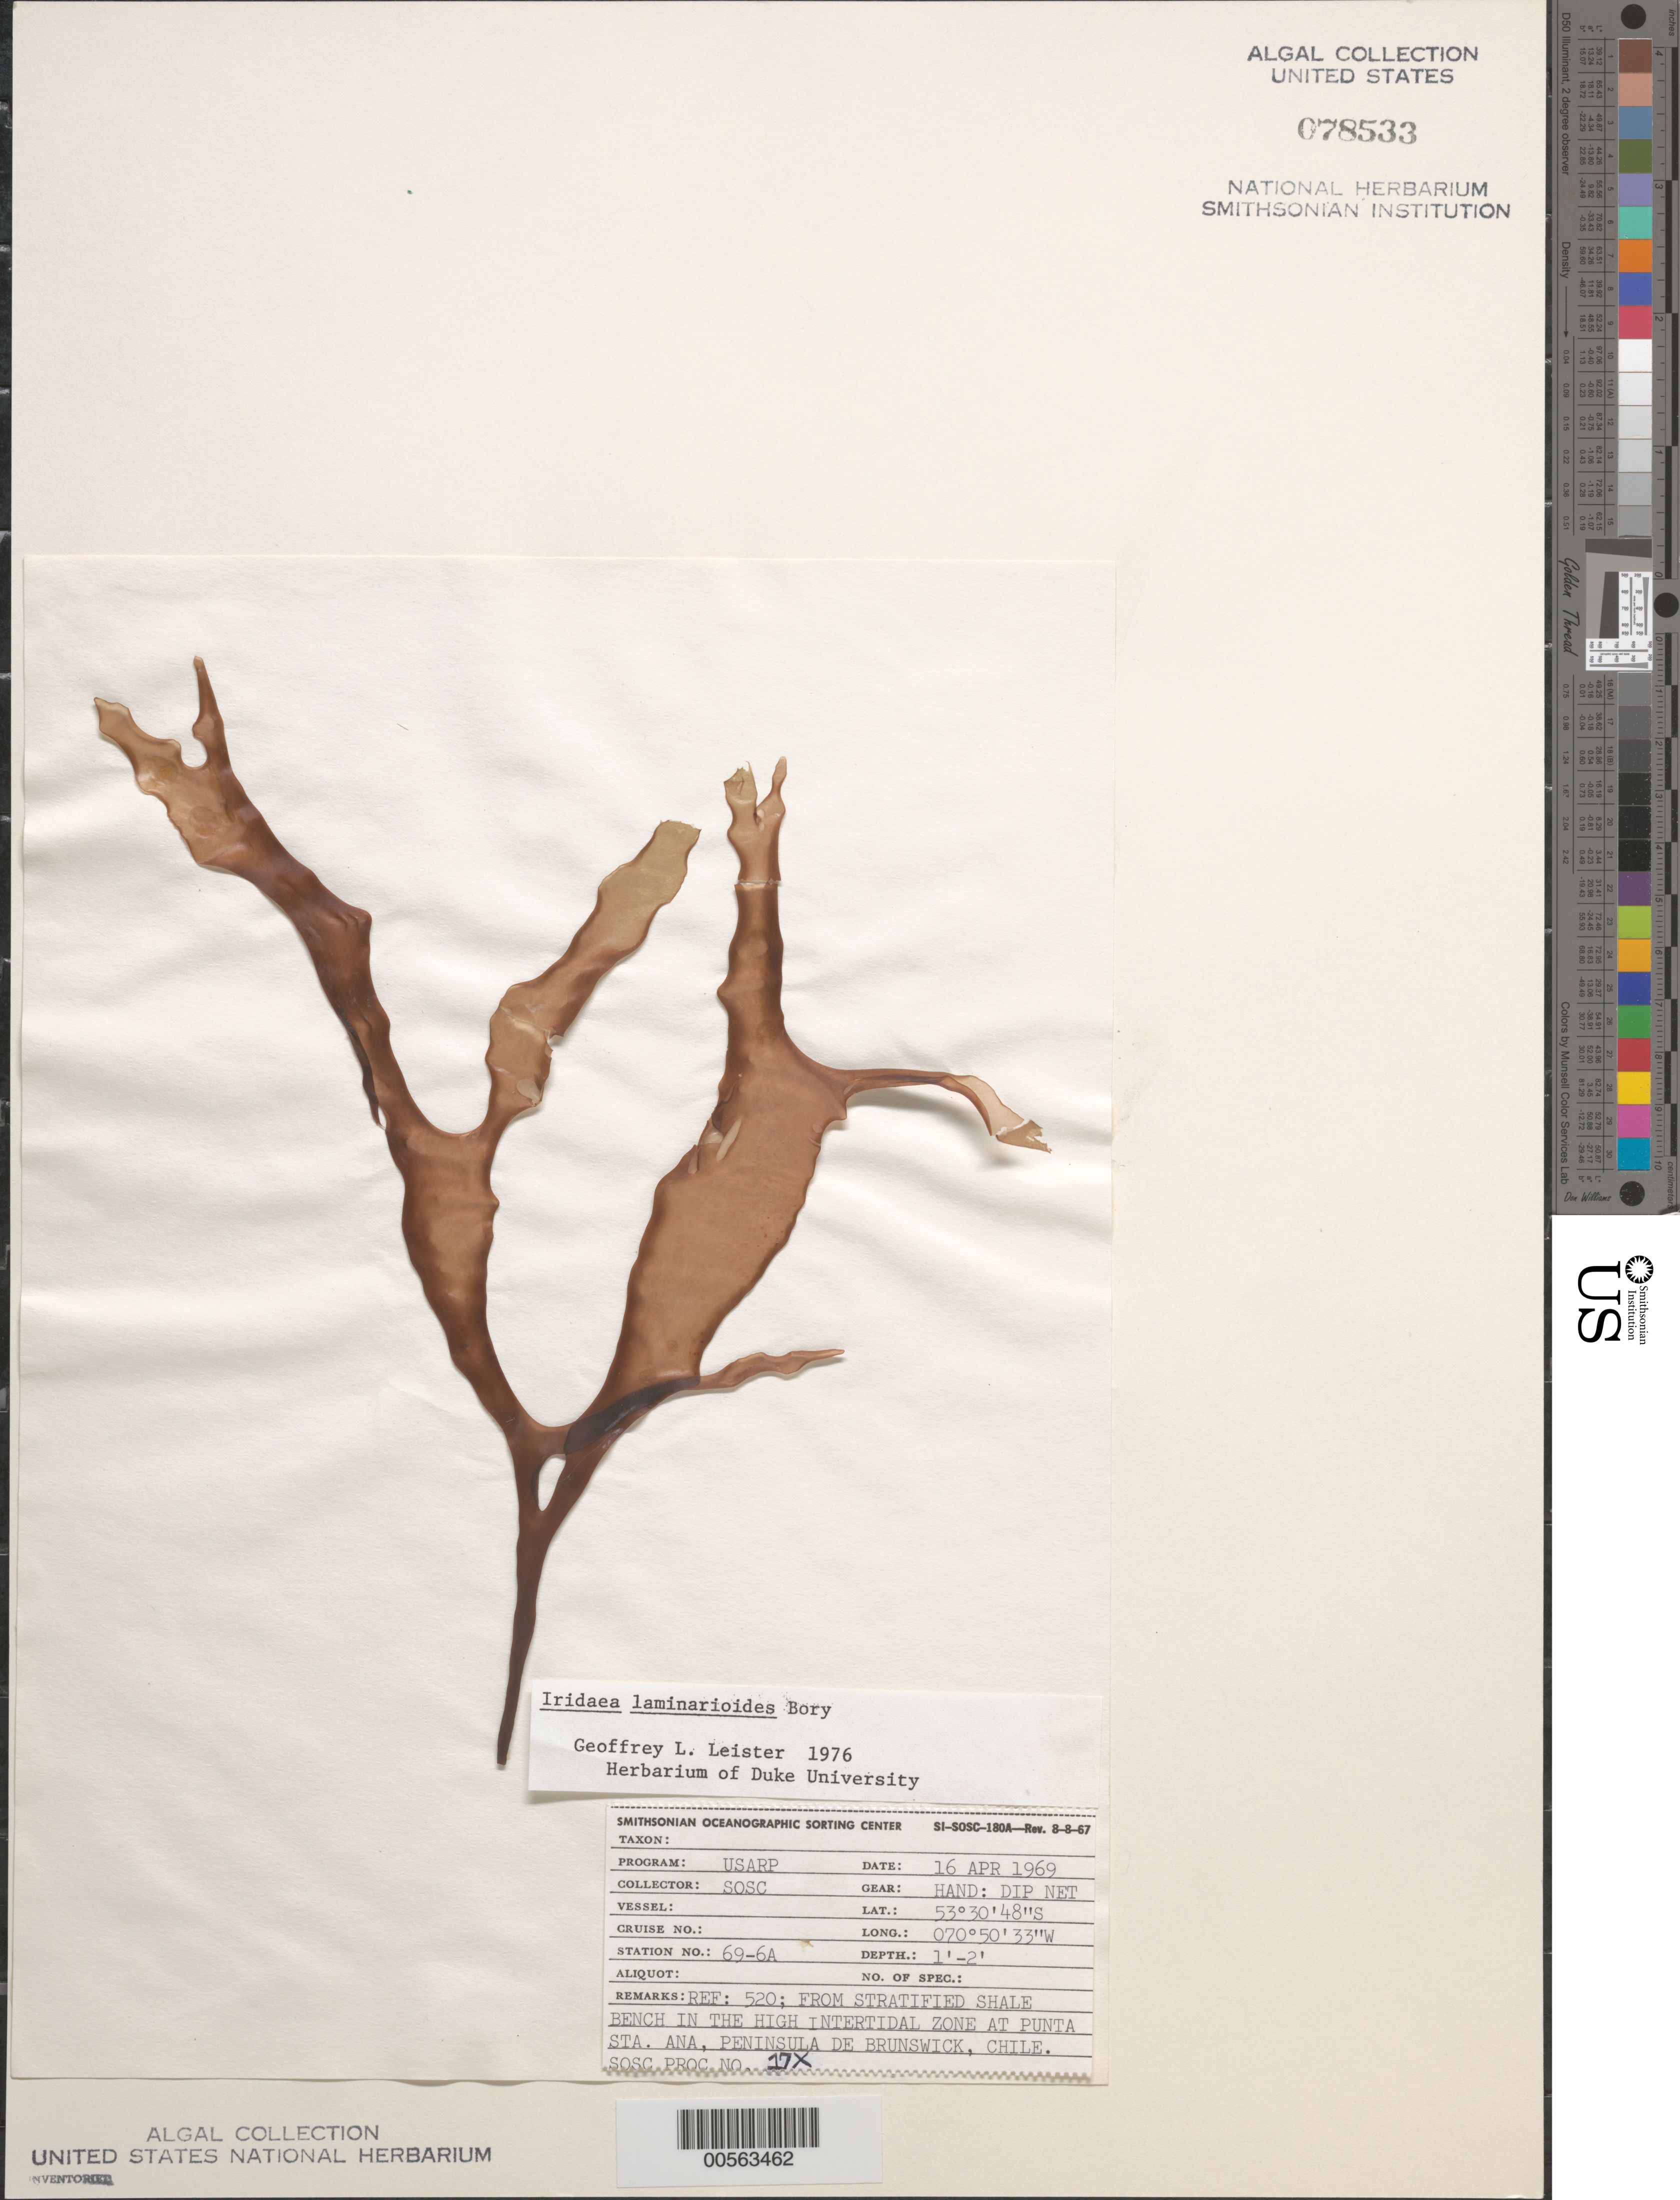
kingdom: Plantae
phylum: Rhodophyta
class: Florideophyceae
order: Gigartinales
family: Gigartinaceae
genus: Mazzaella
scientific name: Mazzaella laminarioides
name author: (Bory) Fredericq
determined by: Algae name updating Project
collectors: SOSC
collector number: Station 69-6a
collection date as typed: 16 Apr 1969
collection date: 1969-04-16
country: Chile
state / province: Magallanes y de la Antártica Chilena (XII)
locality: Peninsula de brunswick, punta santa ana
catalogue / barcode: US 78533